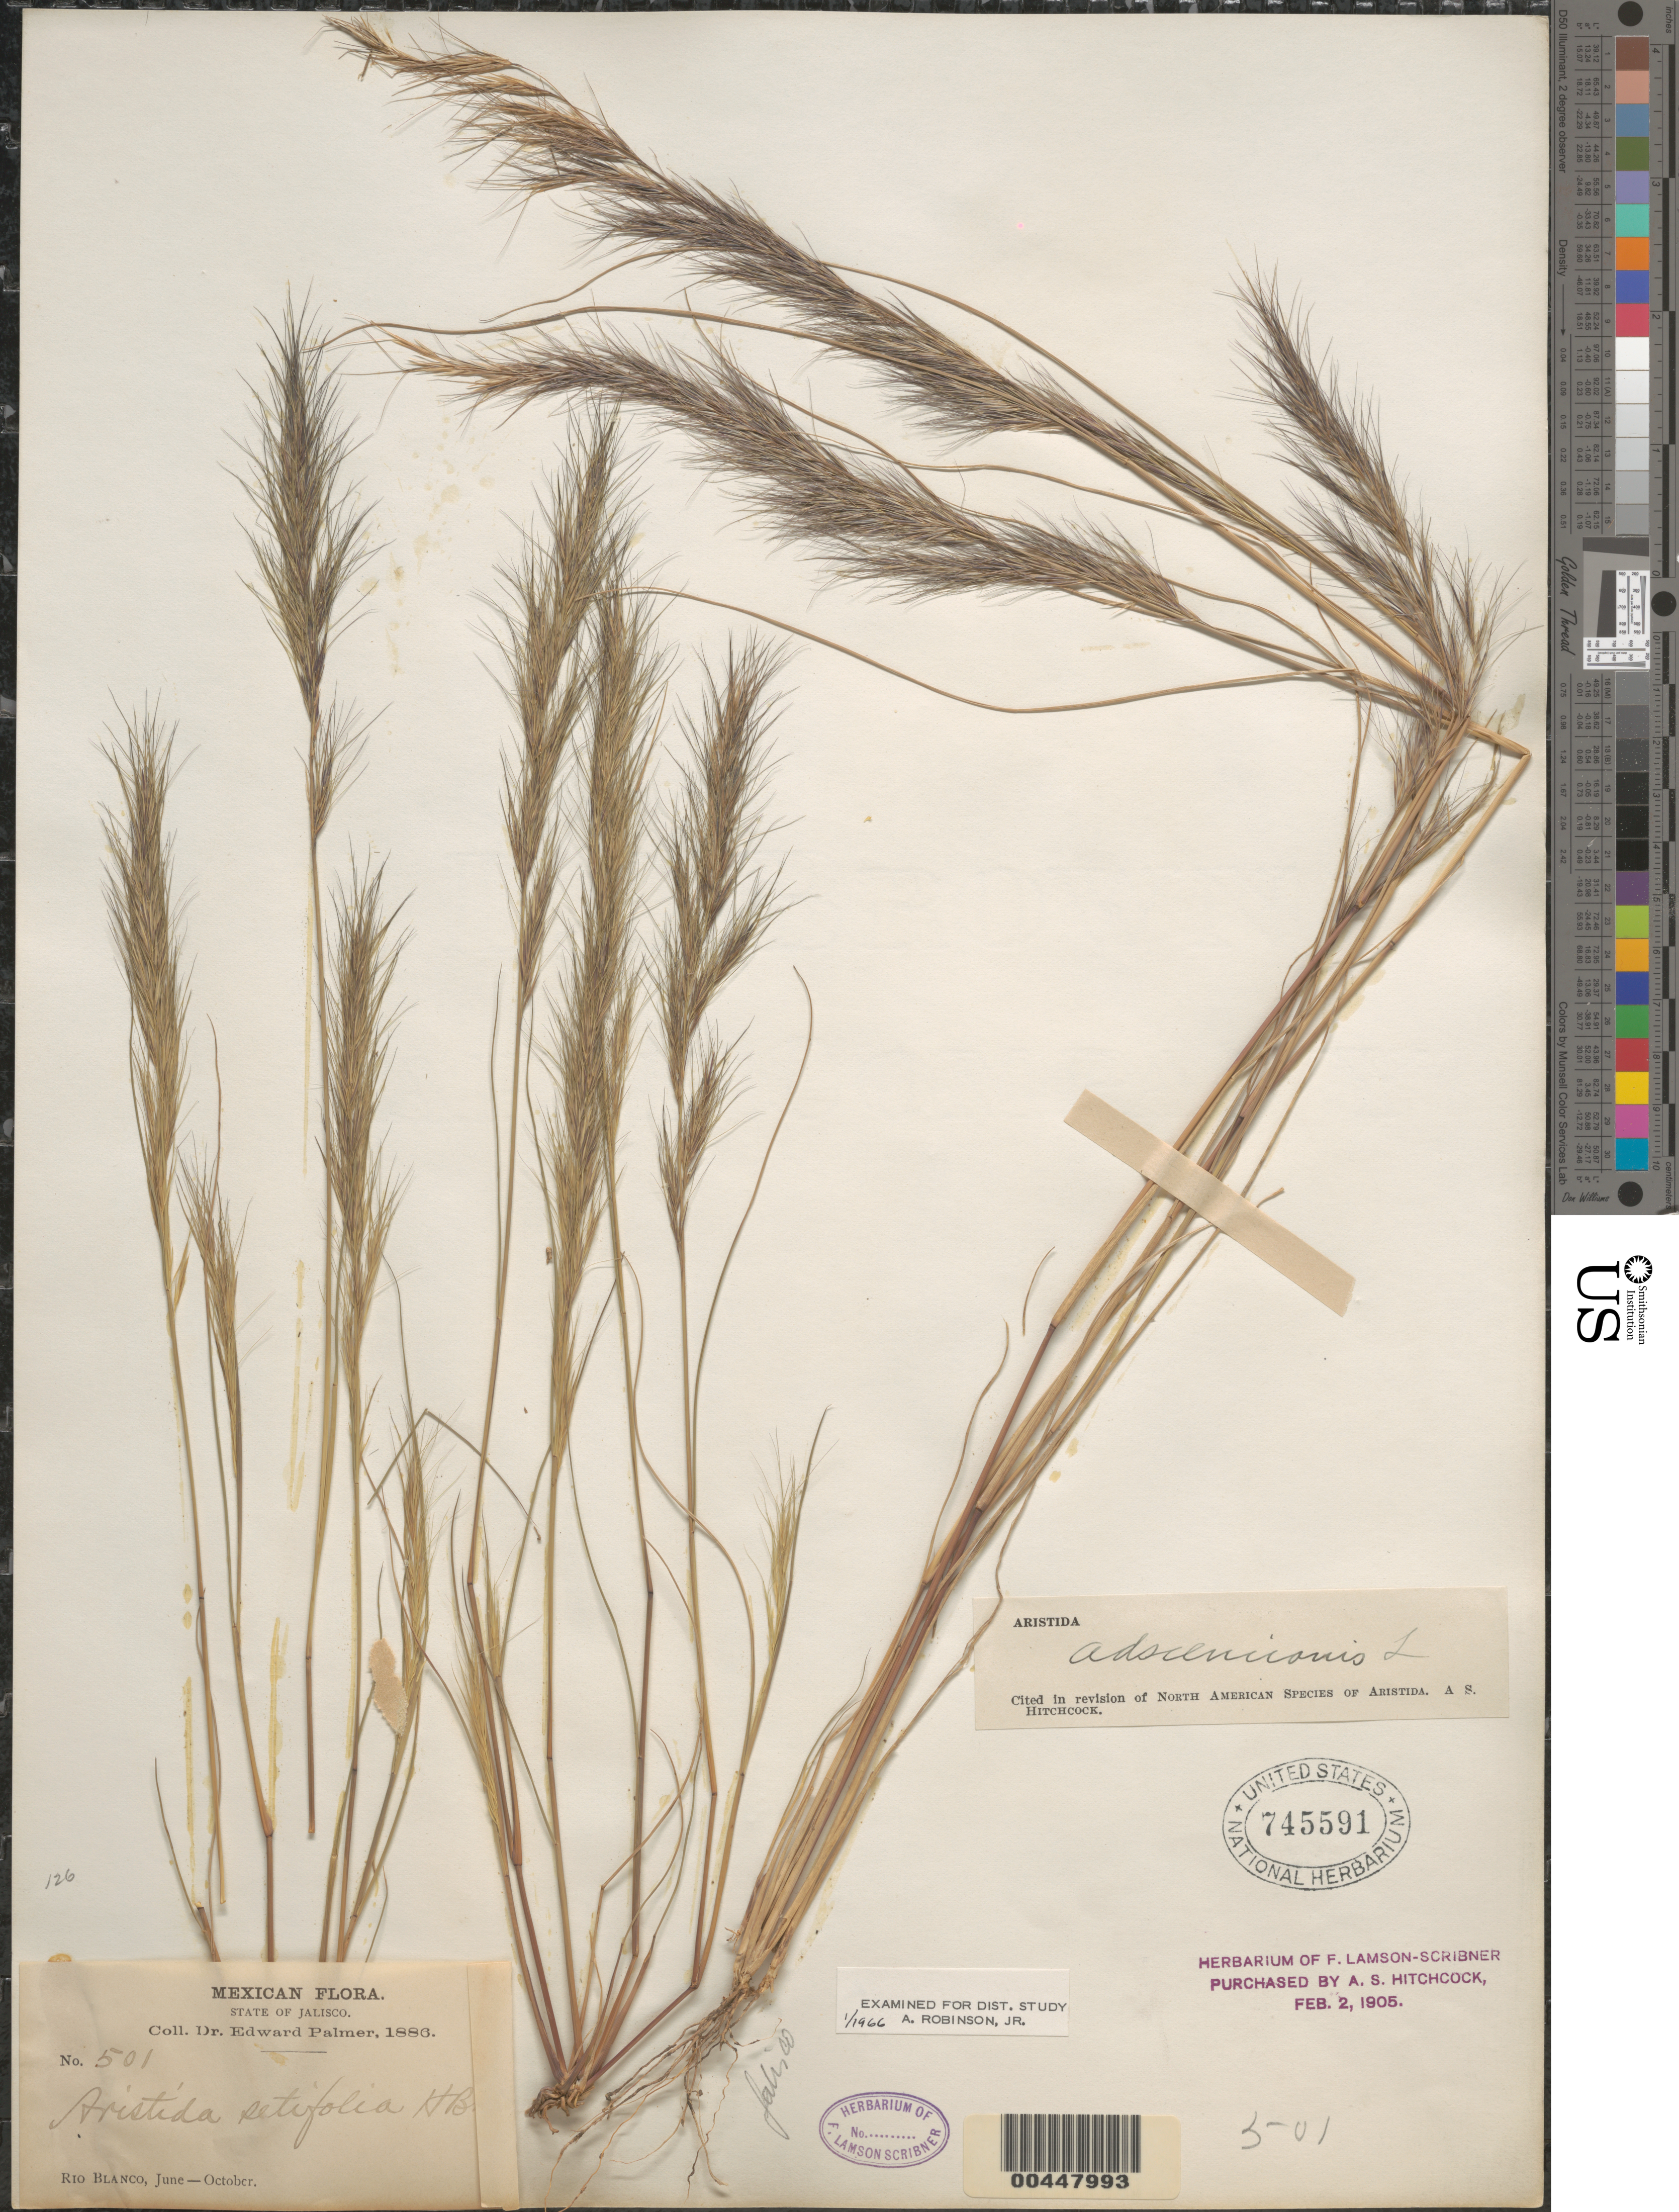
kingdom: Plantae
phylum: Tracheophyta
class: Liliopsida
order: Poales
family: Poaceae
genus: Aristida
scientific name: Aristida adscensionis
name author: L.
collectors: E. Palmer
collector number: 501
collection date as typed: Jun 1886 to Oct 1886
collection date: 1886-06/1886-10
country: Mexico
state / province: Jalisco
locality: Rio Blanco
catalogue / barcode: US 745591